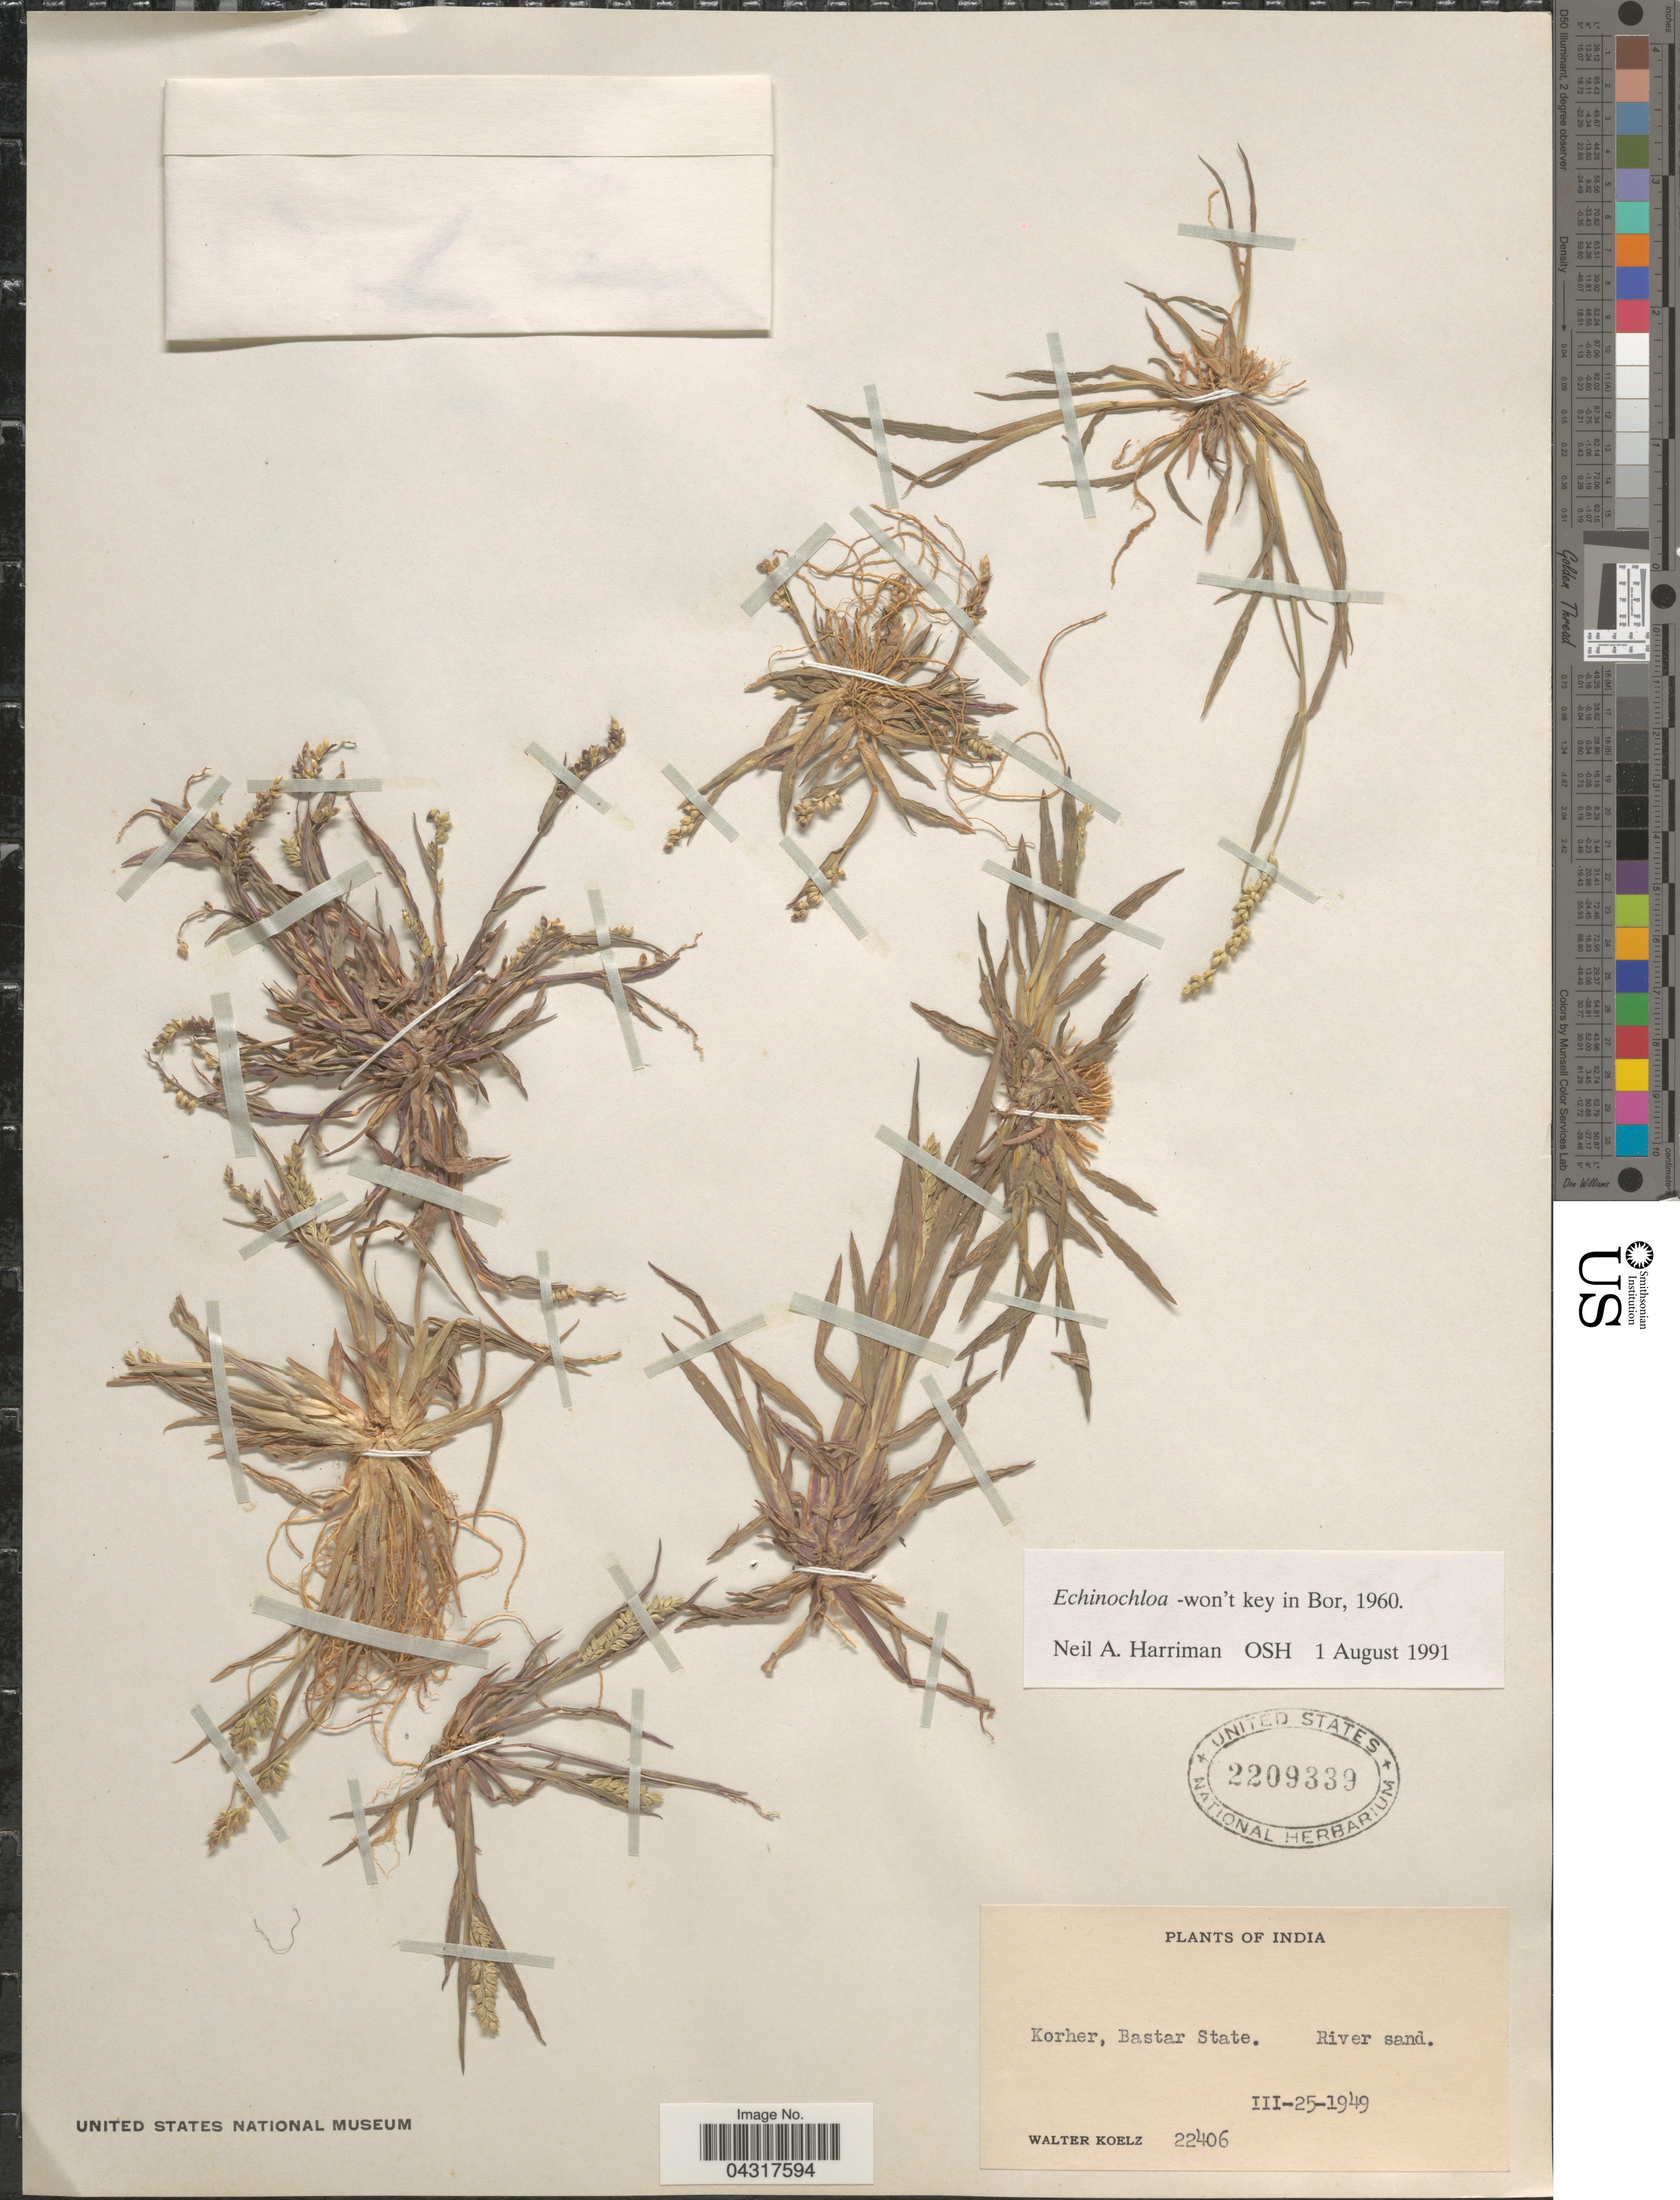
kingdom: Plantae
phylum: Tracheophyta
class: Liliopsida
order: Poales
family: Poaceae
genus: Echinochloa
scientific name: Echinochloa sp.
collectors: W. N. Koelz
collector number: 22406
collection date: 1949-03-25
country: India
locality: Korher, Bastar State.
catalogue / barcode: US 2209339